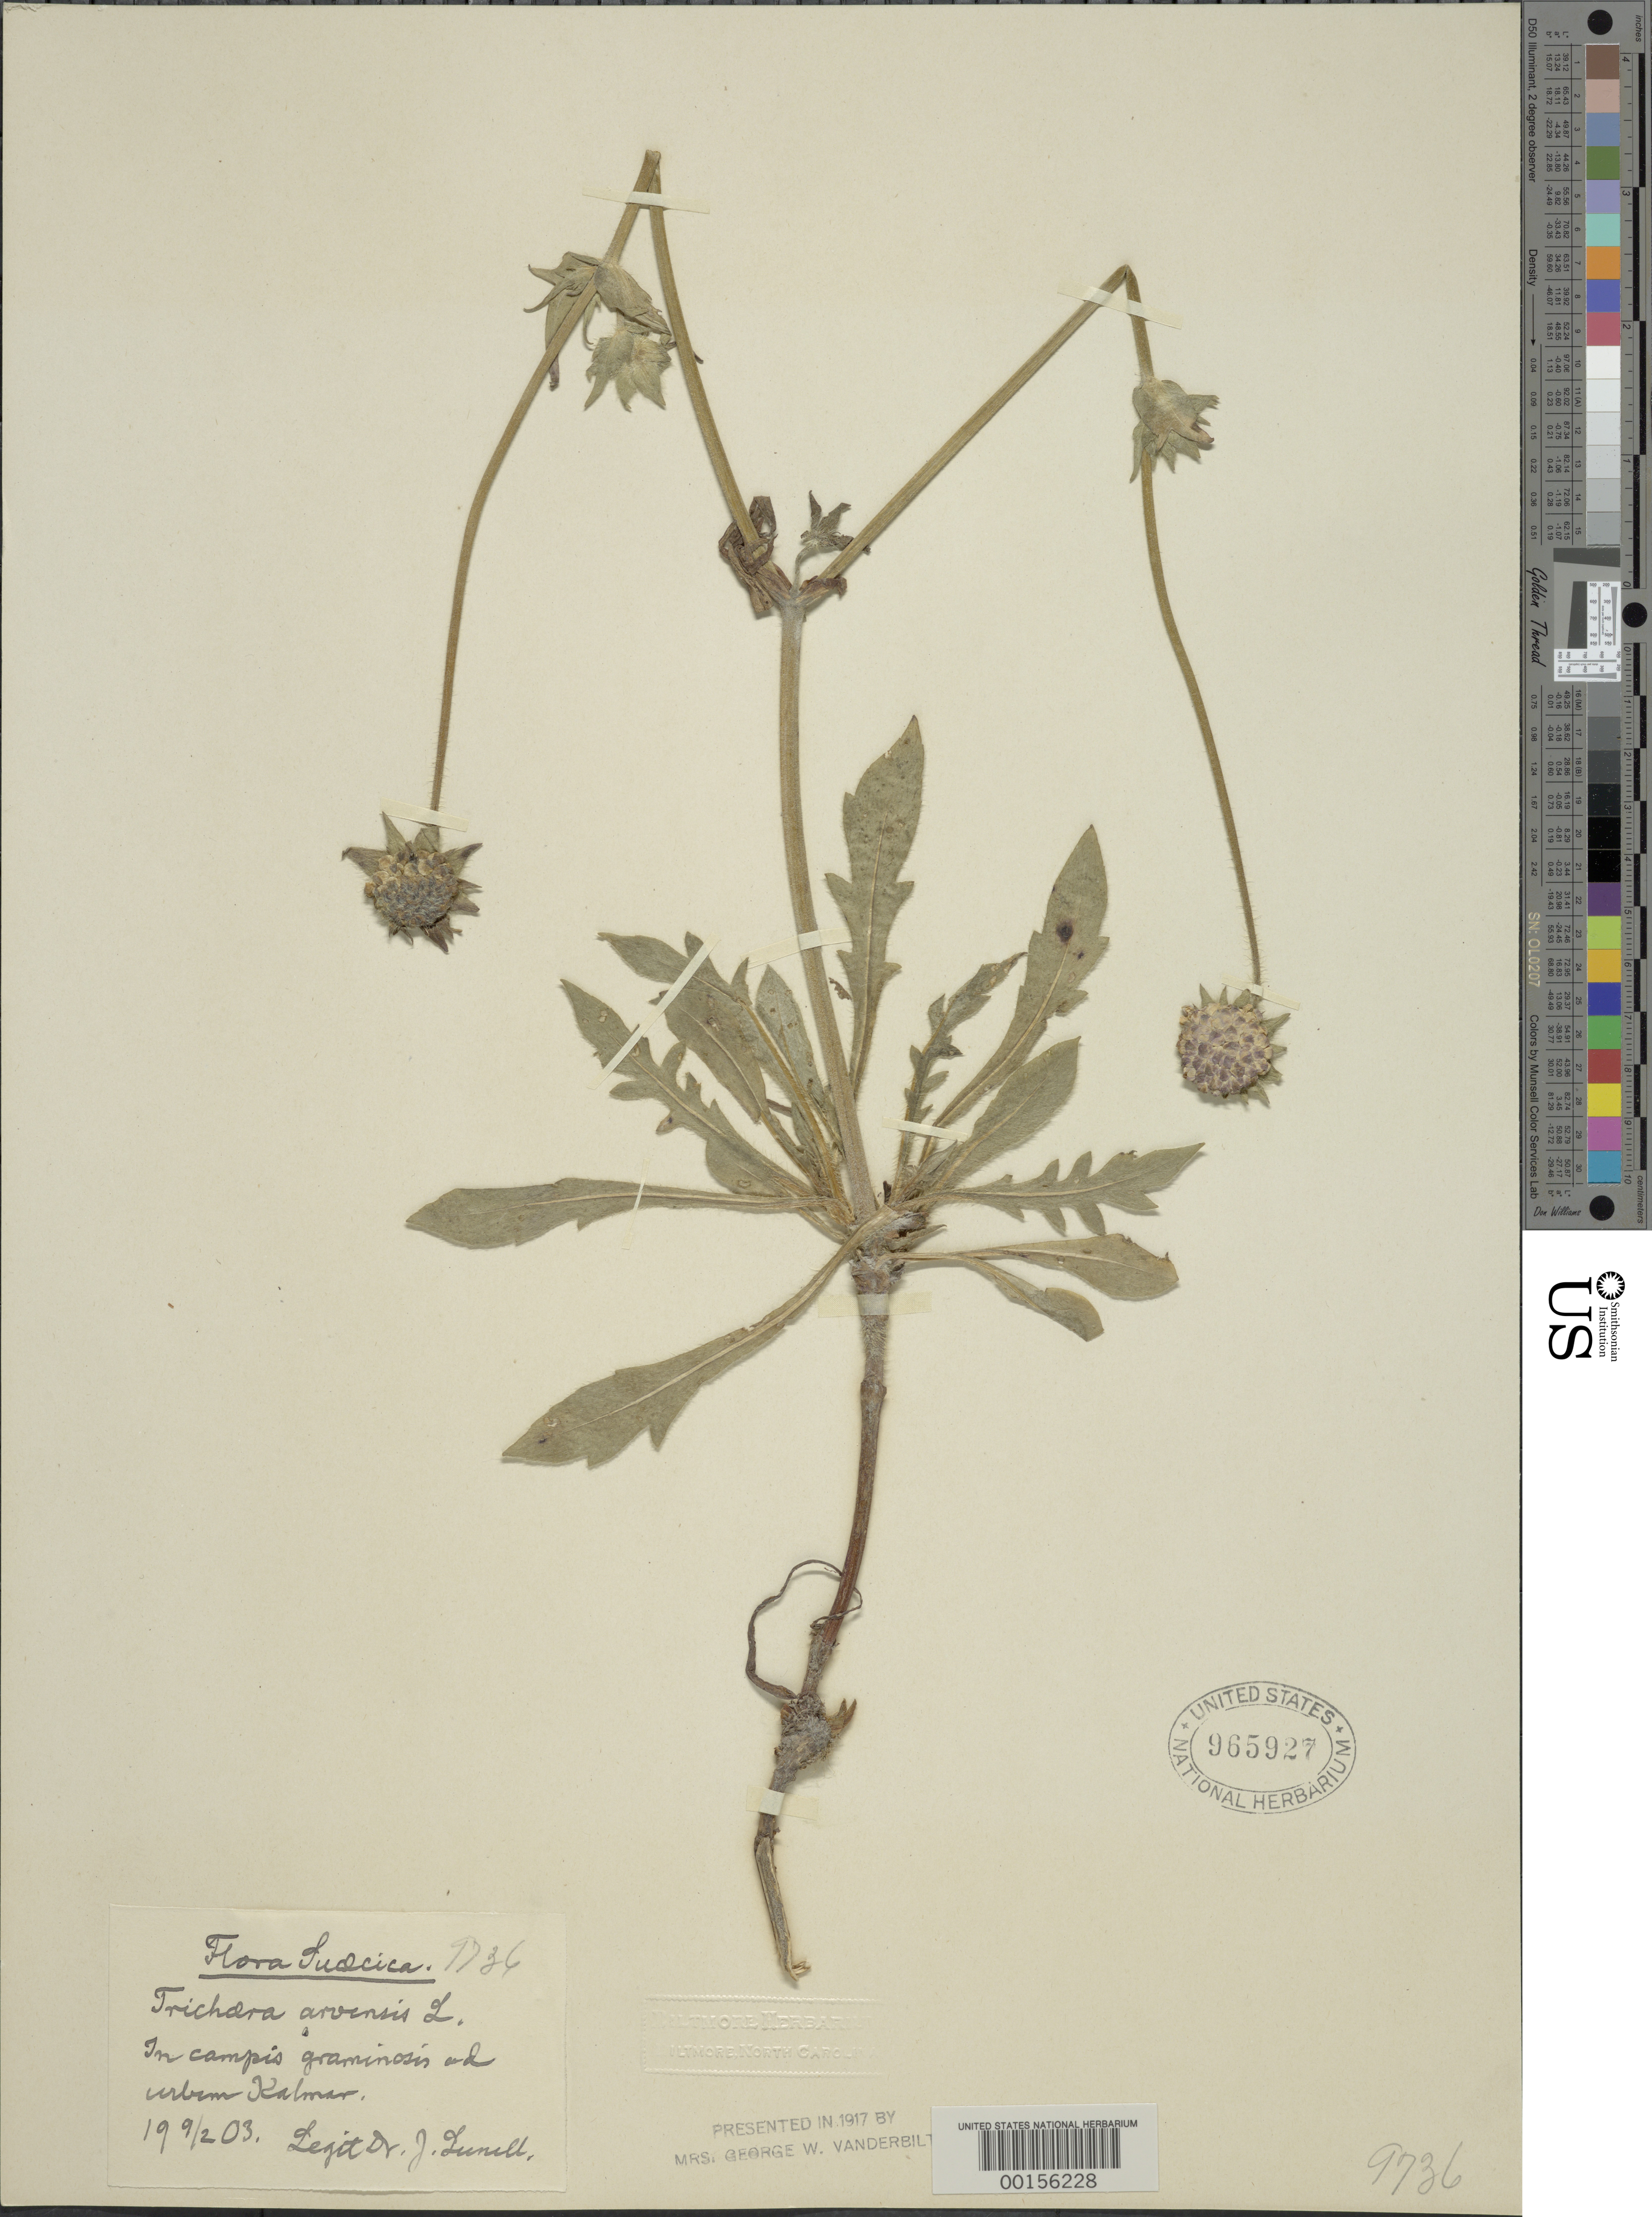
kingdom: Plantae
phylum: Tracheophyta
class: Magnoliopsida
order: Dipsacales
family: Caprifoliaceae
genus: Knautia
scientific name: Knautia arvensis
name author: (L.) Coult.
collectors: J. Lunell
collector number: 9736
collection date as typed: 09 Feb 1903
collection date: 1903-02-09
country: Sweden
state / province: Kalmar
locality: Kalmar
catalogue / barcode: US 965927